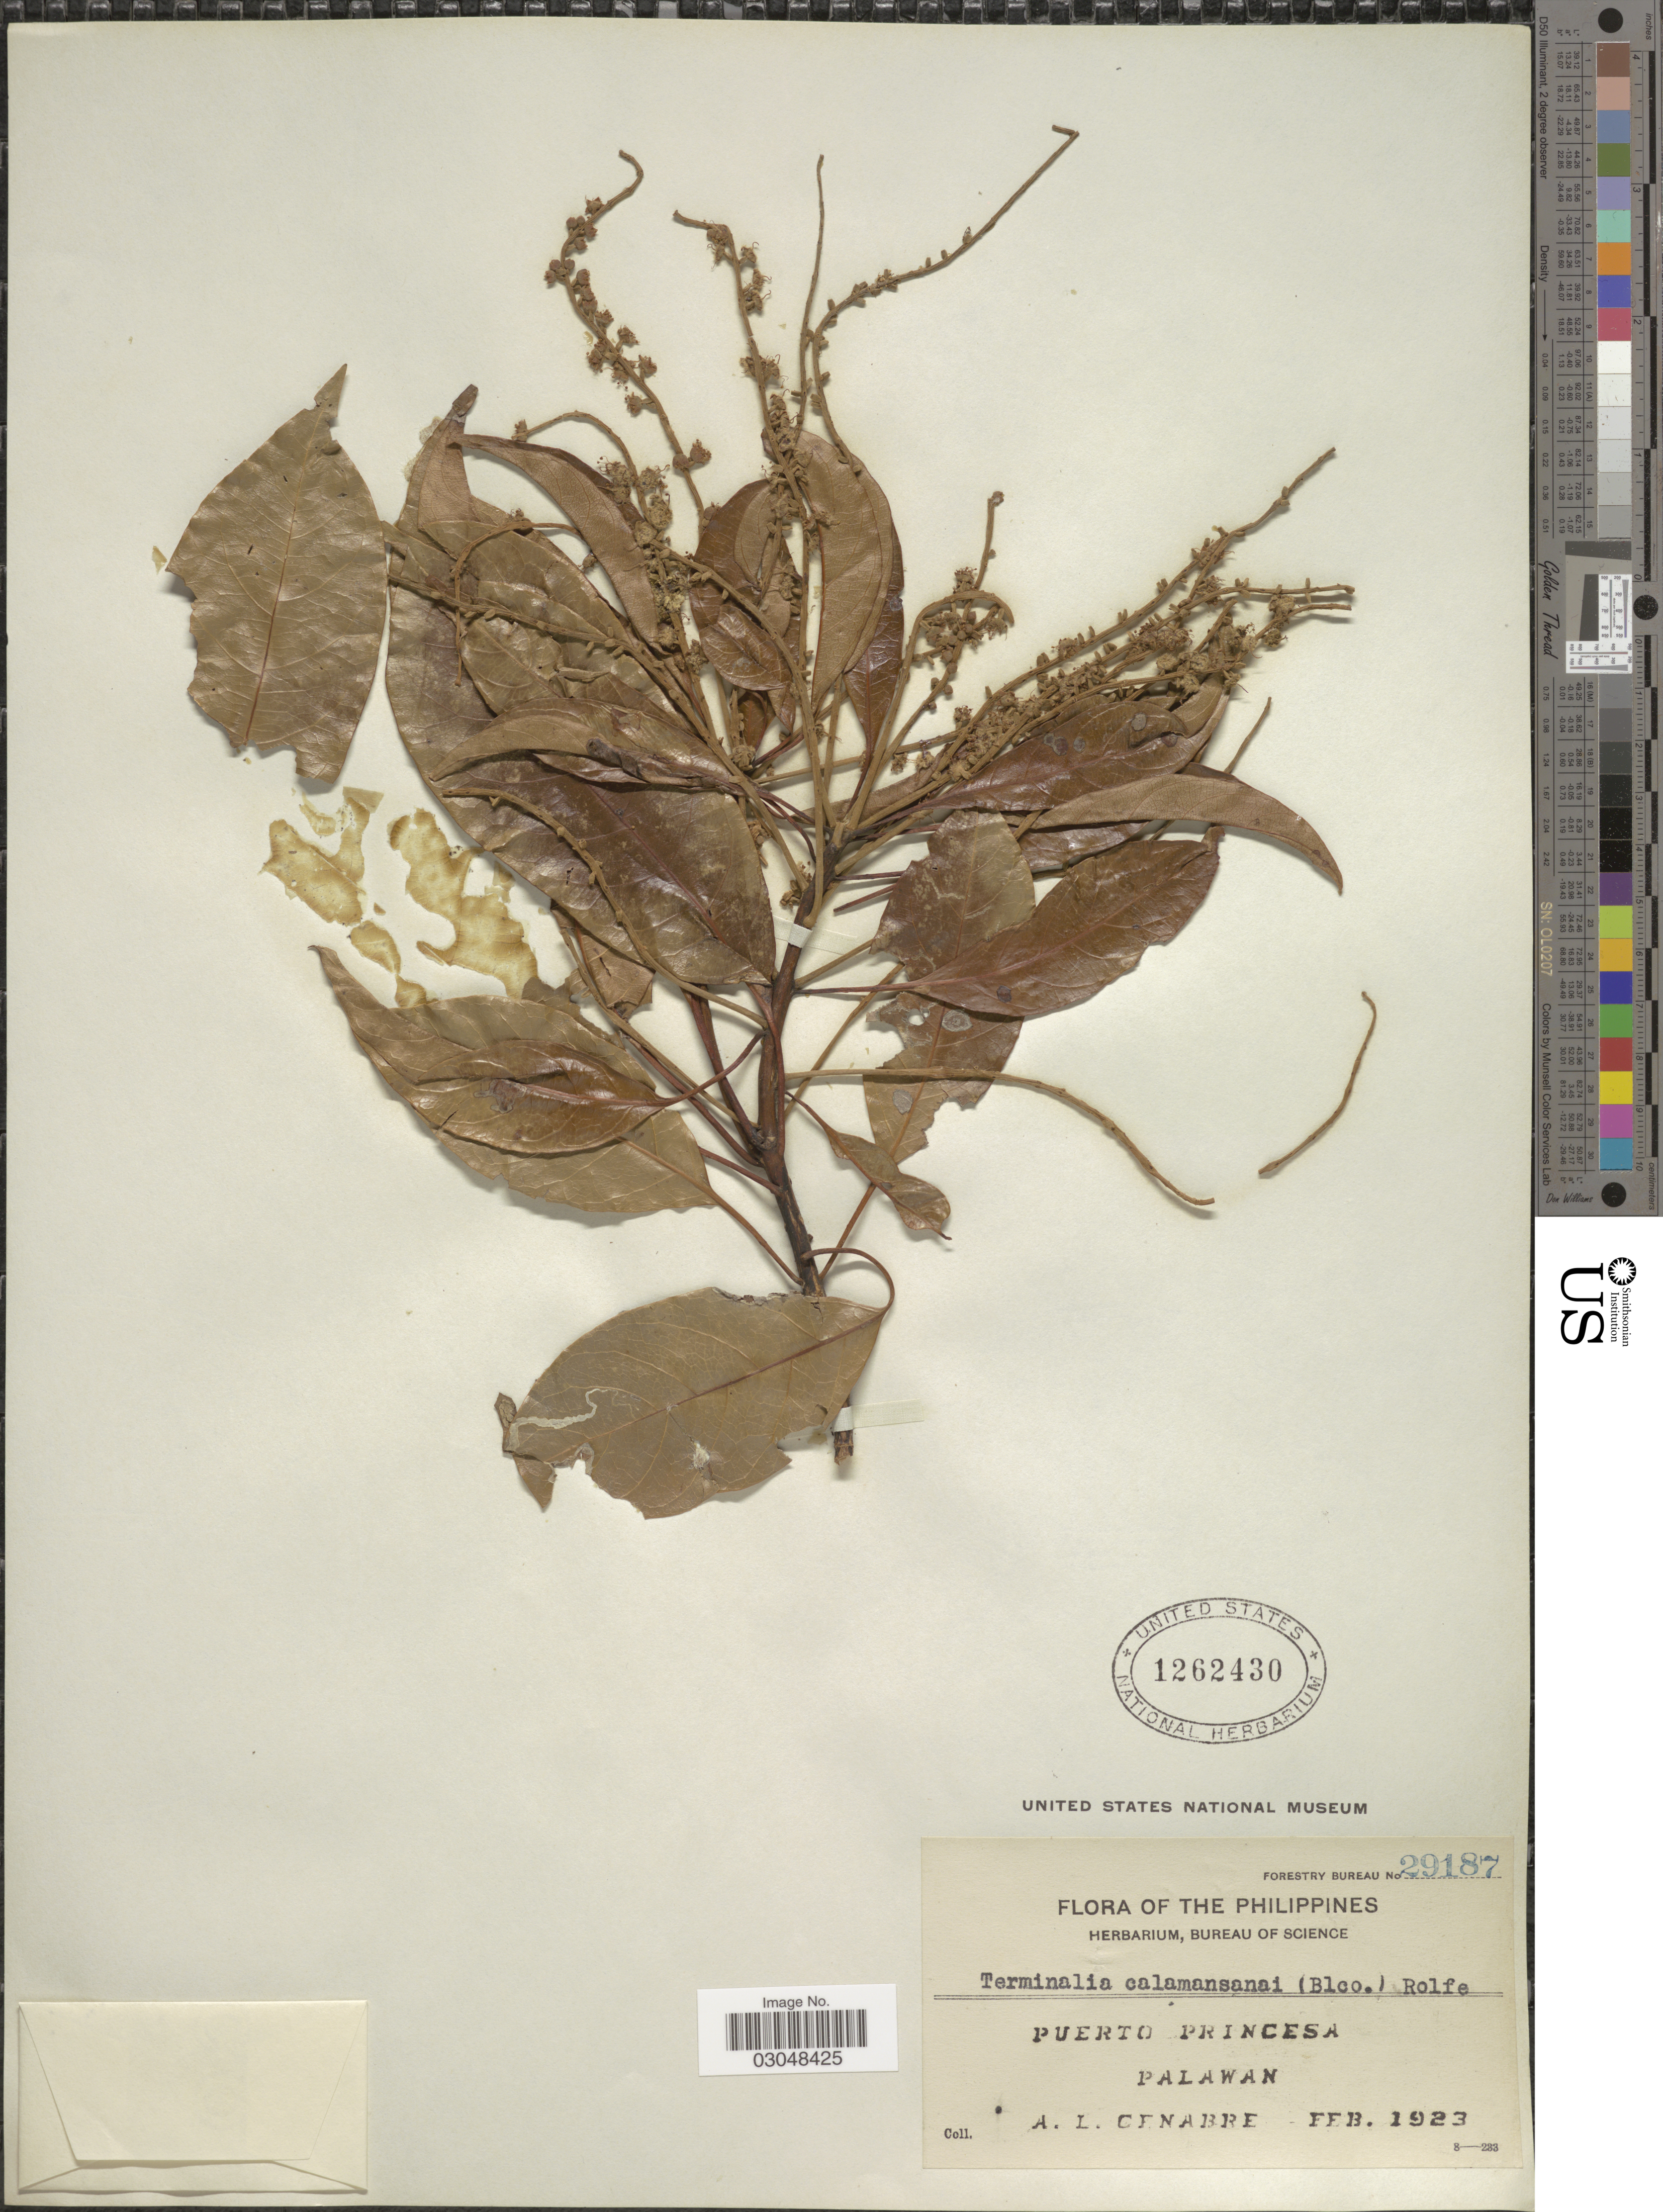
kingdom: Plantae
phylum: Tracheophyta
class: Magnoliopsida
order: Myrtales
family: Combretaceae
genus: Terminalia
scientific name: Terminalia calamansanai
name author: (Blanco) Rolfe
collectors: A. Cenabre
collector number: Forestry Bureau 29187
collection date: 1923-02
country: Philippines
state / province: Mimaropa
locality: Puerto Princesa. Palawan.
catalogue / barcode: US 1262430